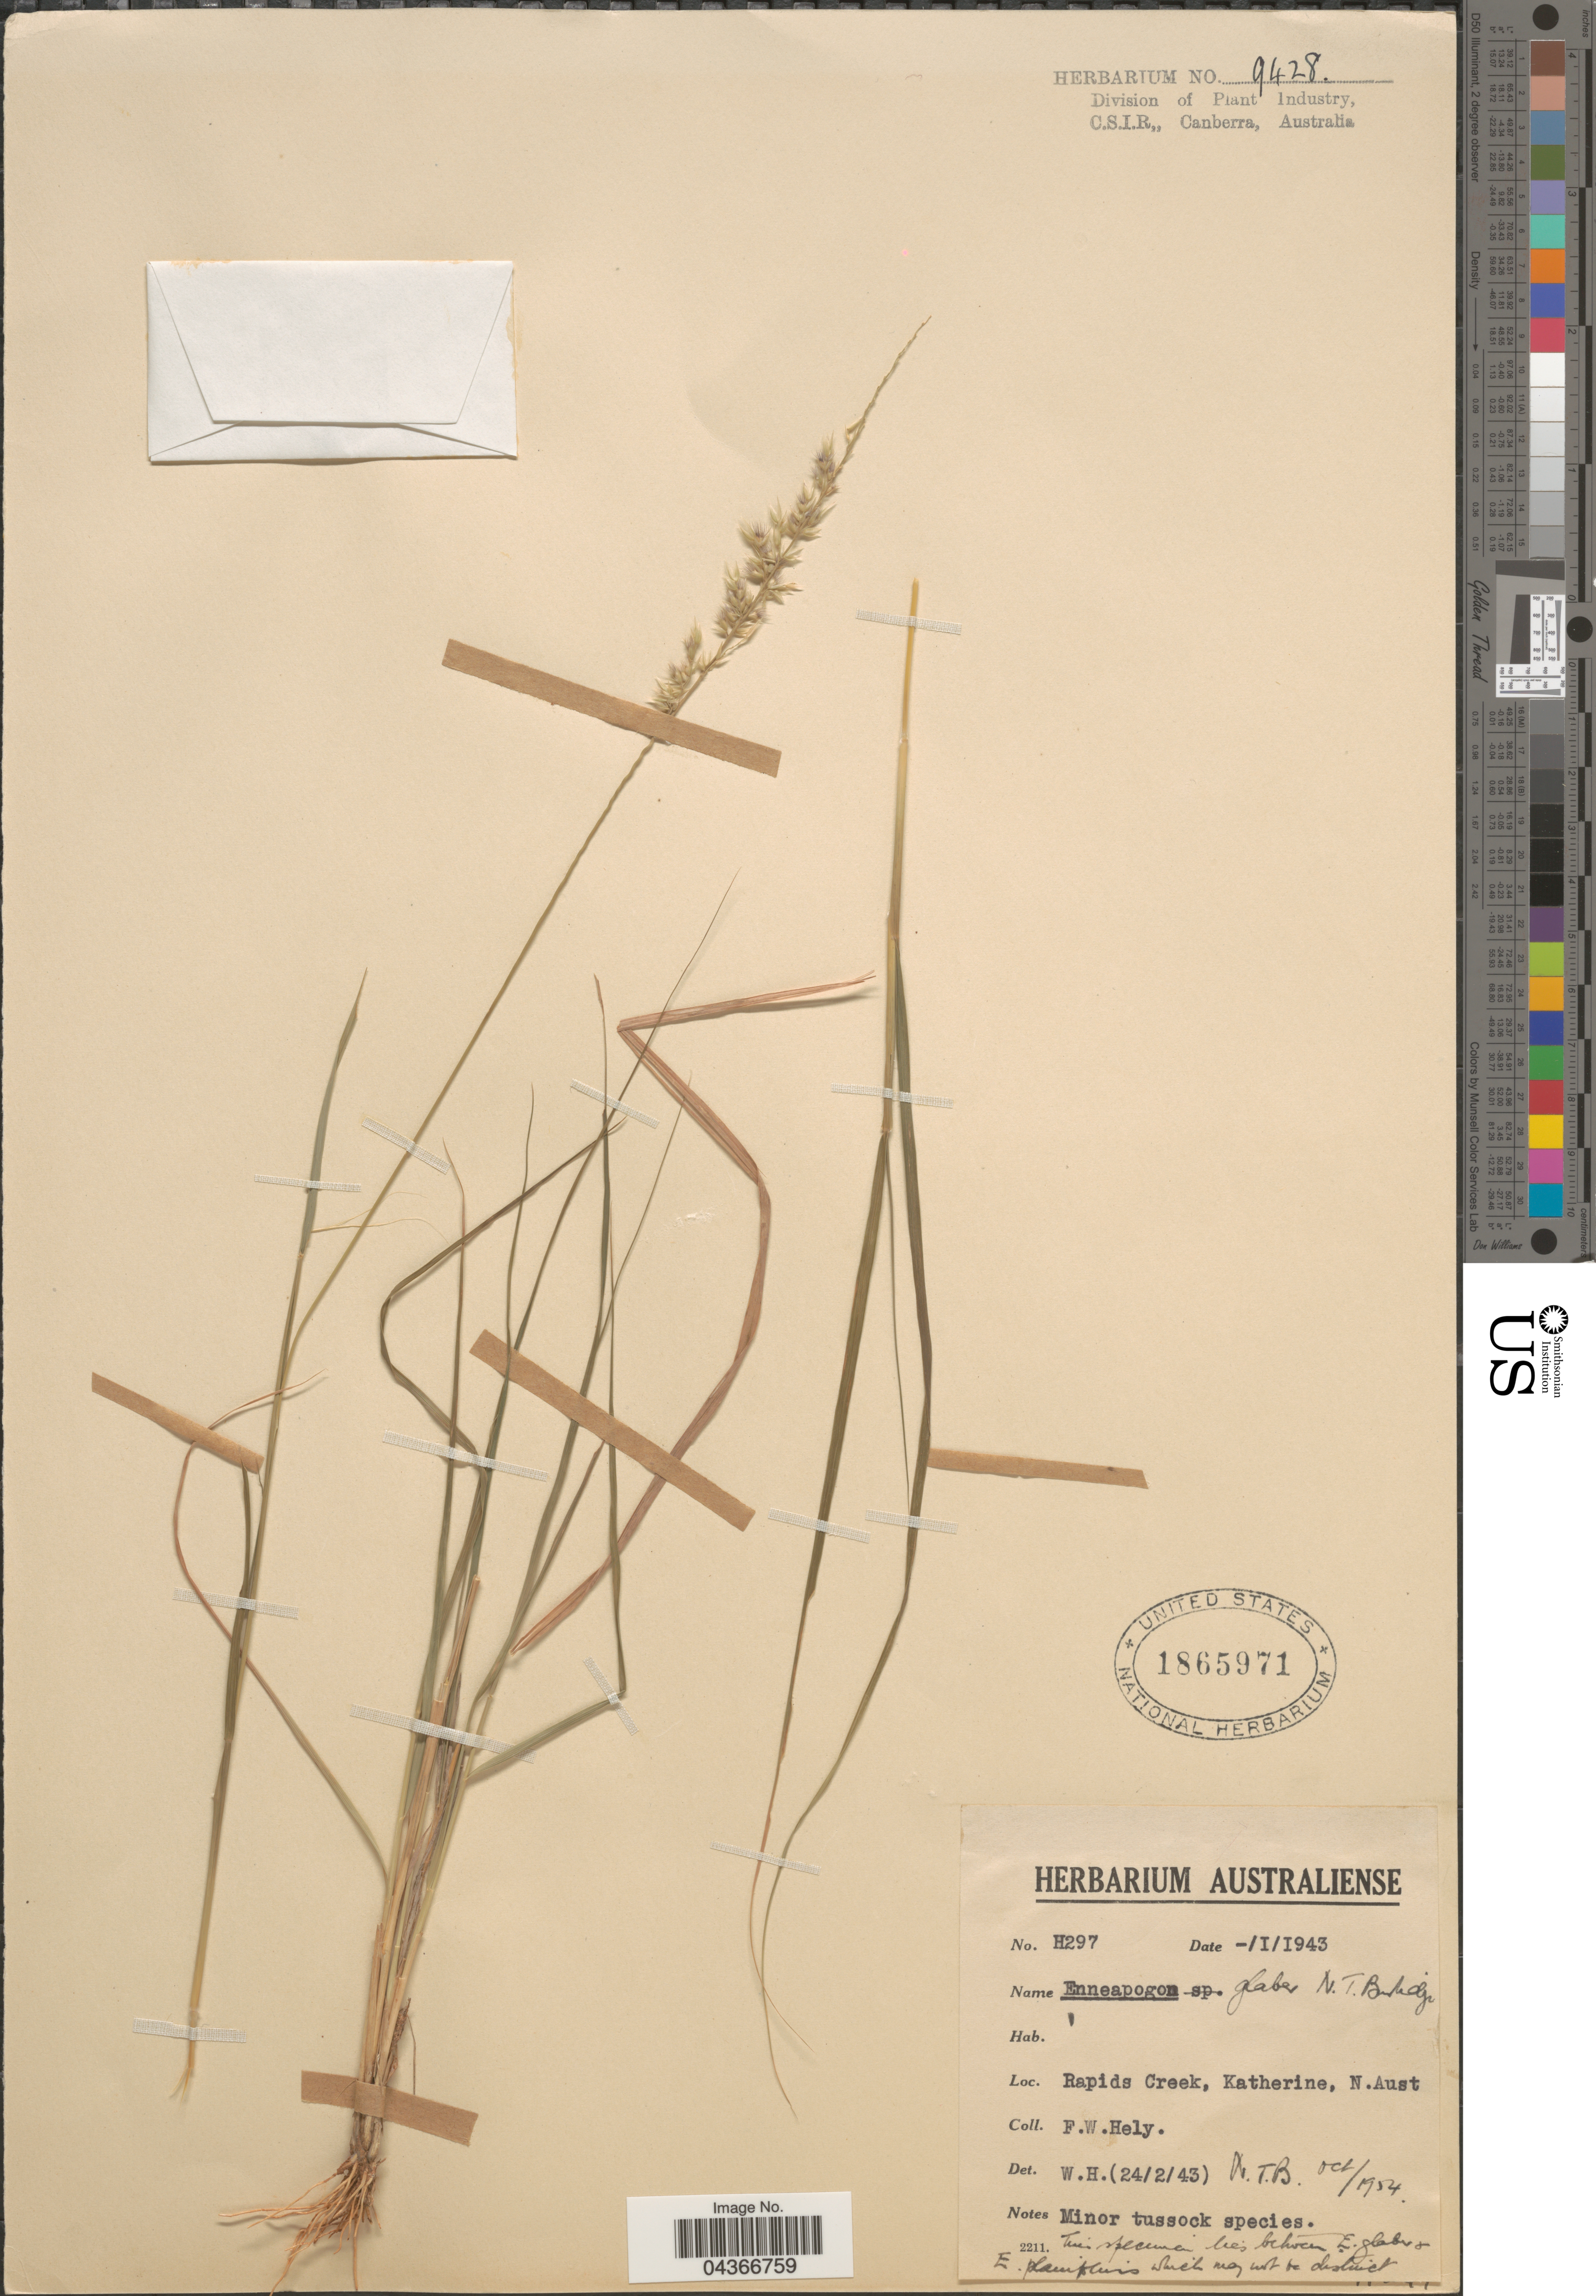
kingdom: Plantae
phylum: Tracheophyta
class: Liliopsida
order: Poales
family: Poaceae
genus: Enneapogon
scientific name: Enneapogon purpurascens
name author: (R. Br.) P. Beauv.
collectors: F. Hely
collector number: H297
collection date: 1943-01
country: Australia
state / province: Northern Territory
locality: Rapids Creek, Katherine, N.Aust.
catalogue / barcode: US 1865971